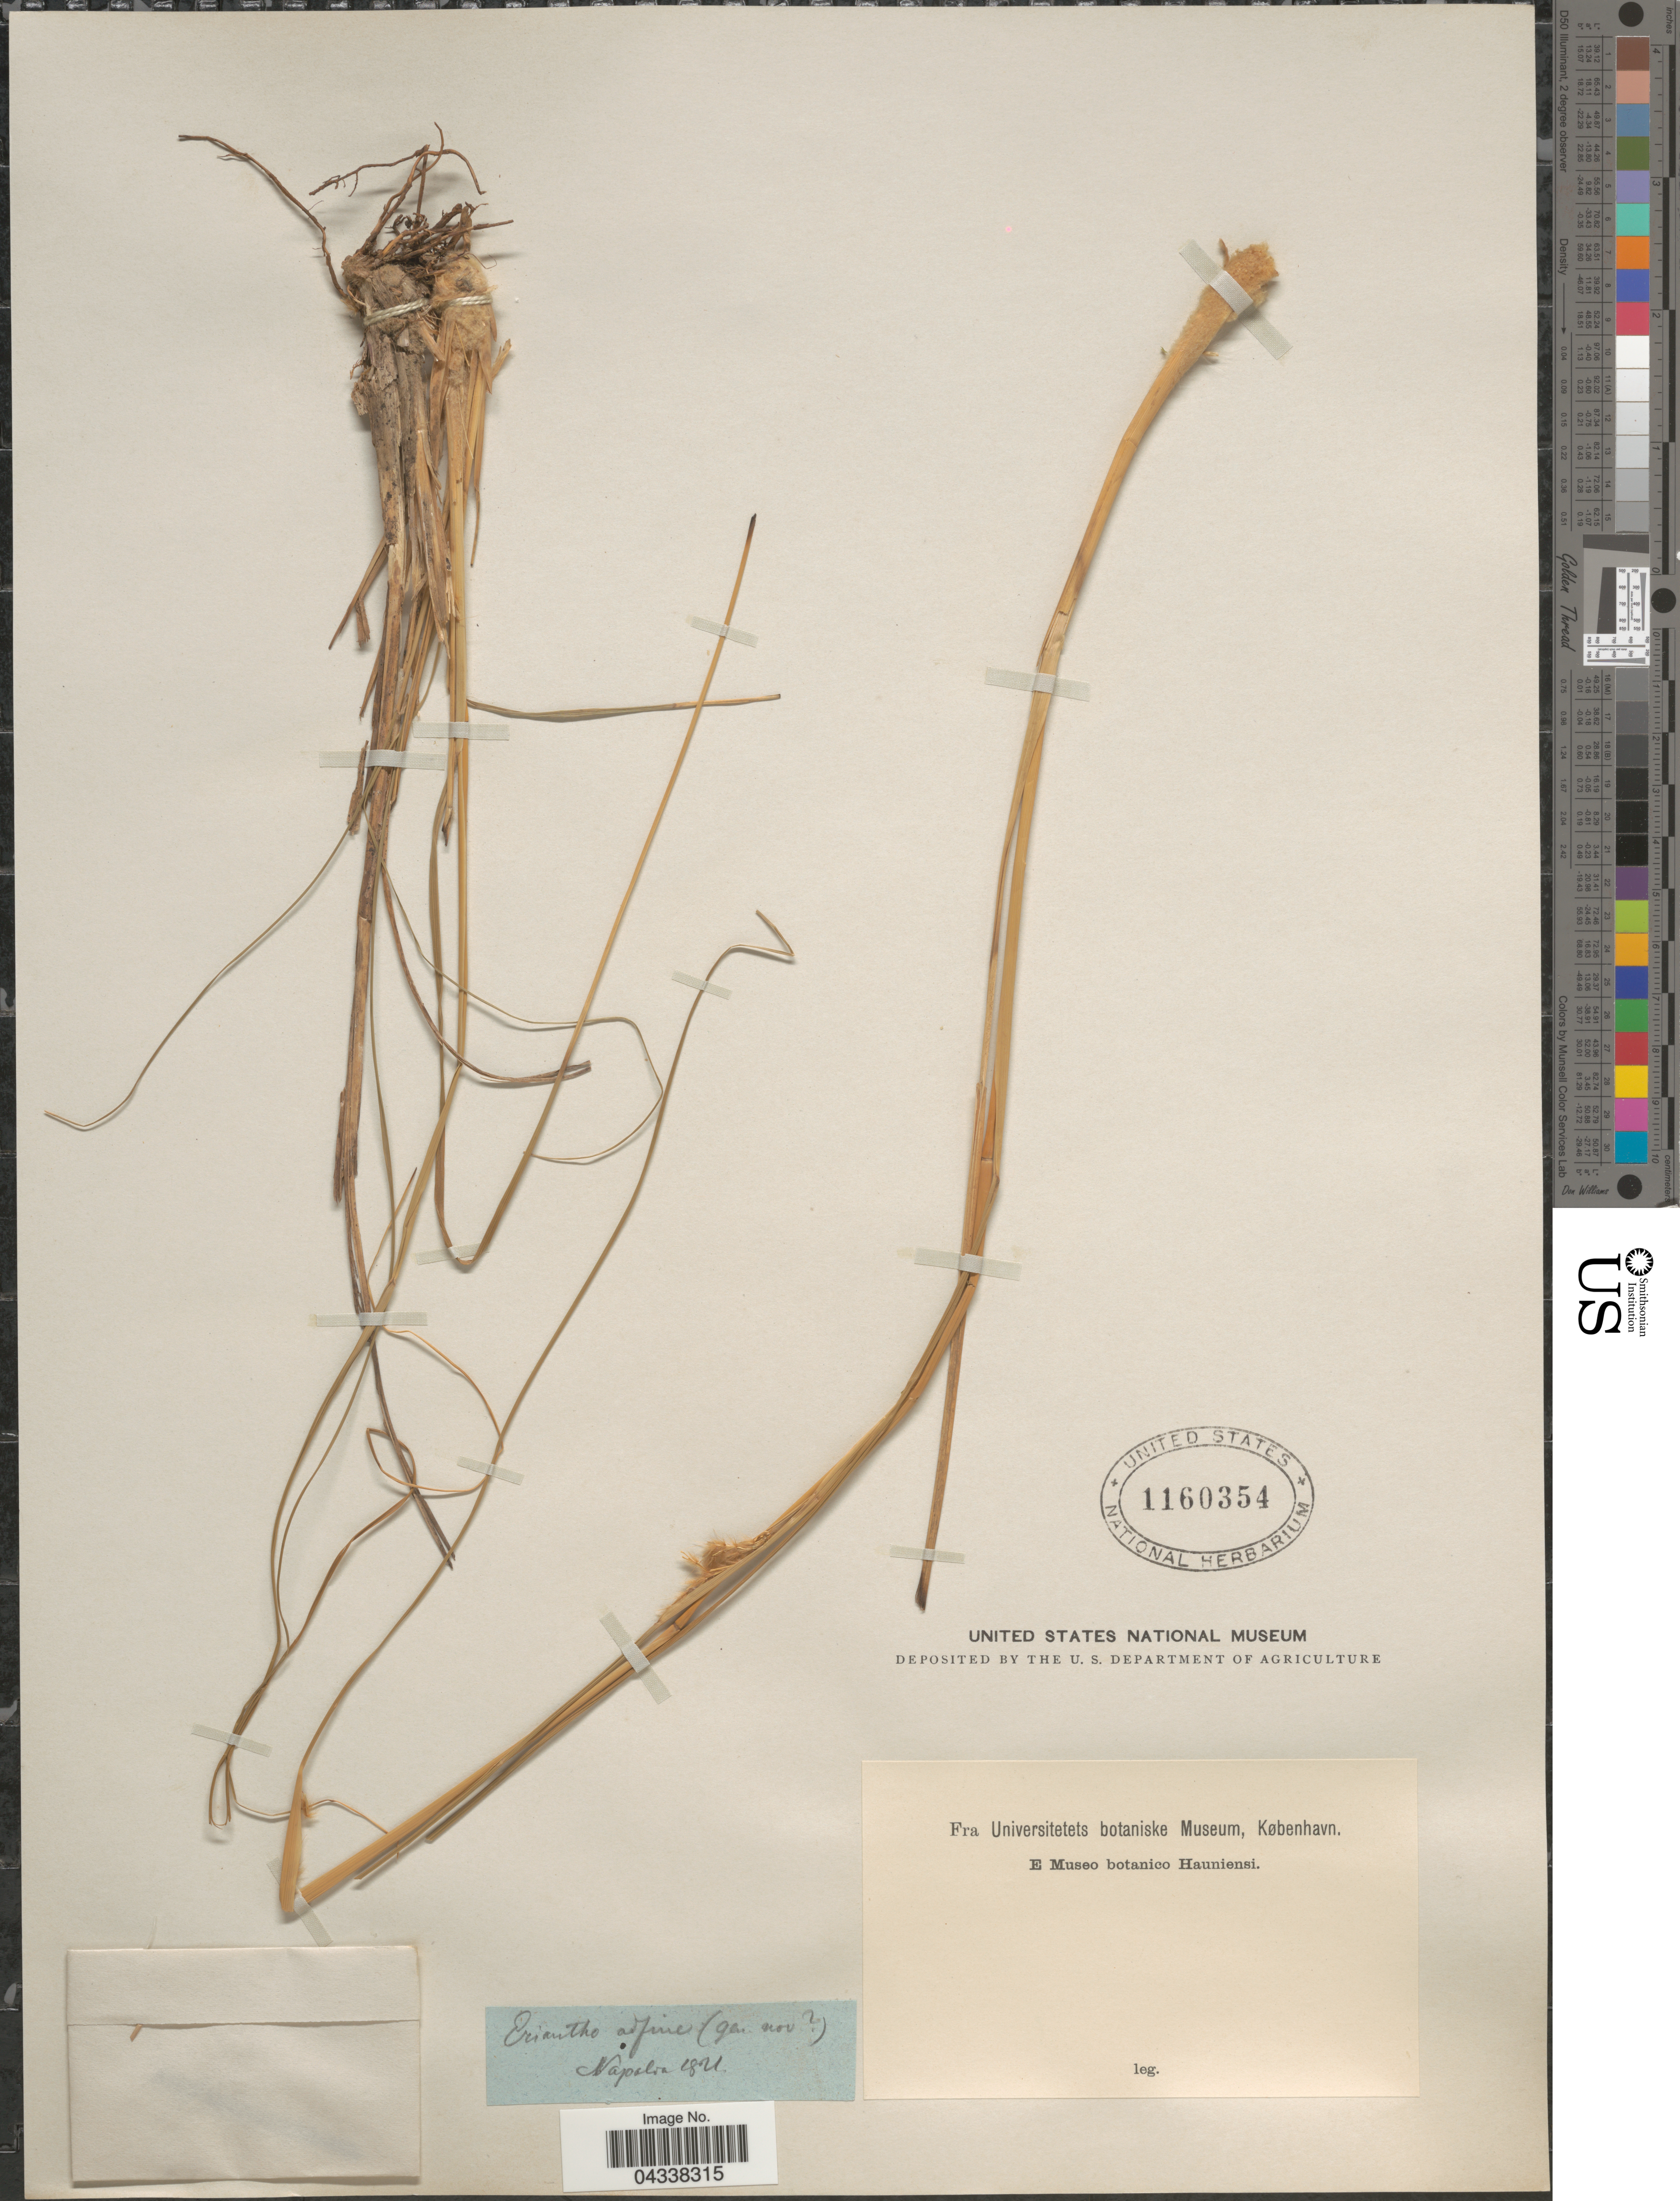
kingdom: Plantae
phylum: Tracheophyta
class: Liliopsida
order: Poales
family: Poaceae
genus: Saccharum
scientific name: Saccharum spontaneum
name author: L.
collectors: Museo Botanico Hauniense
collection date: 1821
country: Italy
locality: Napolia.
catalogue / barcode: US 1160354